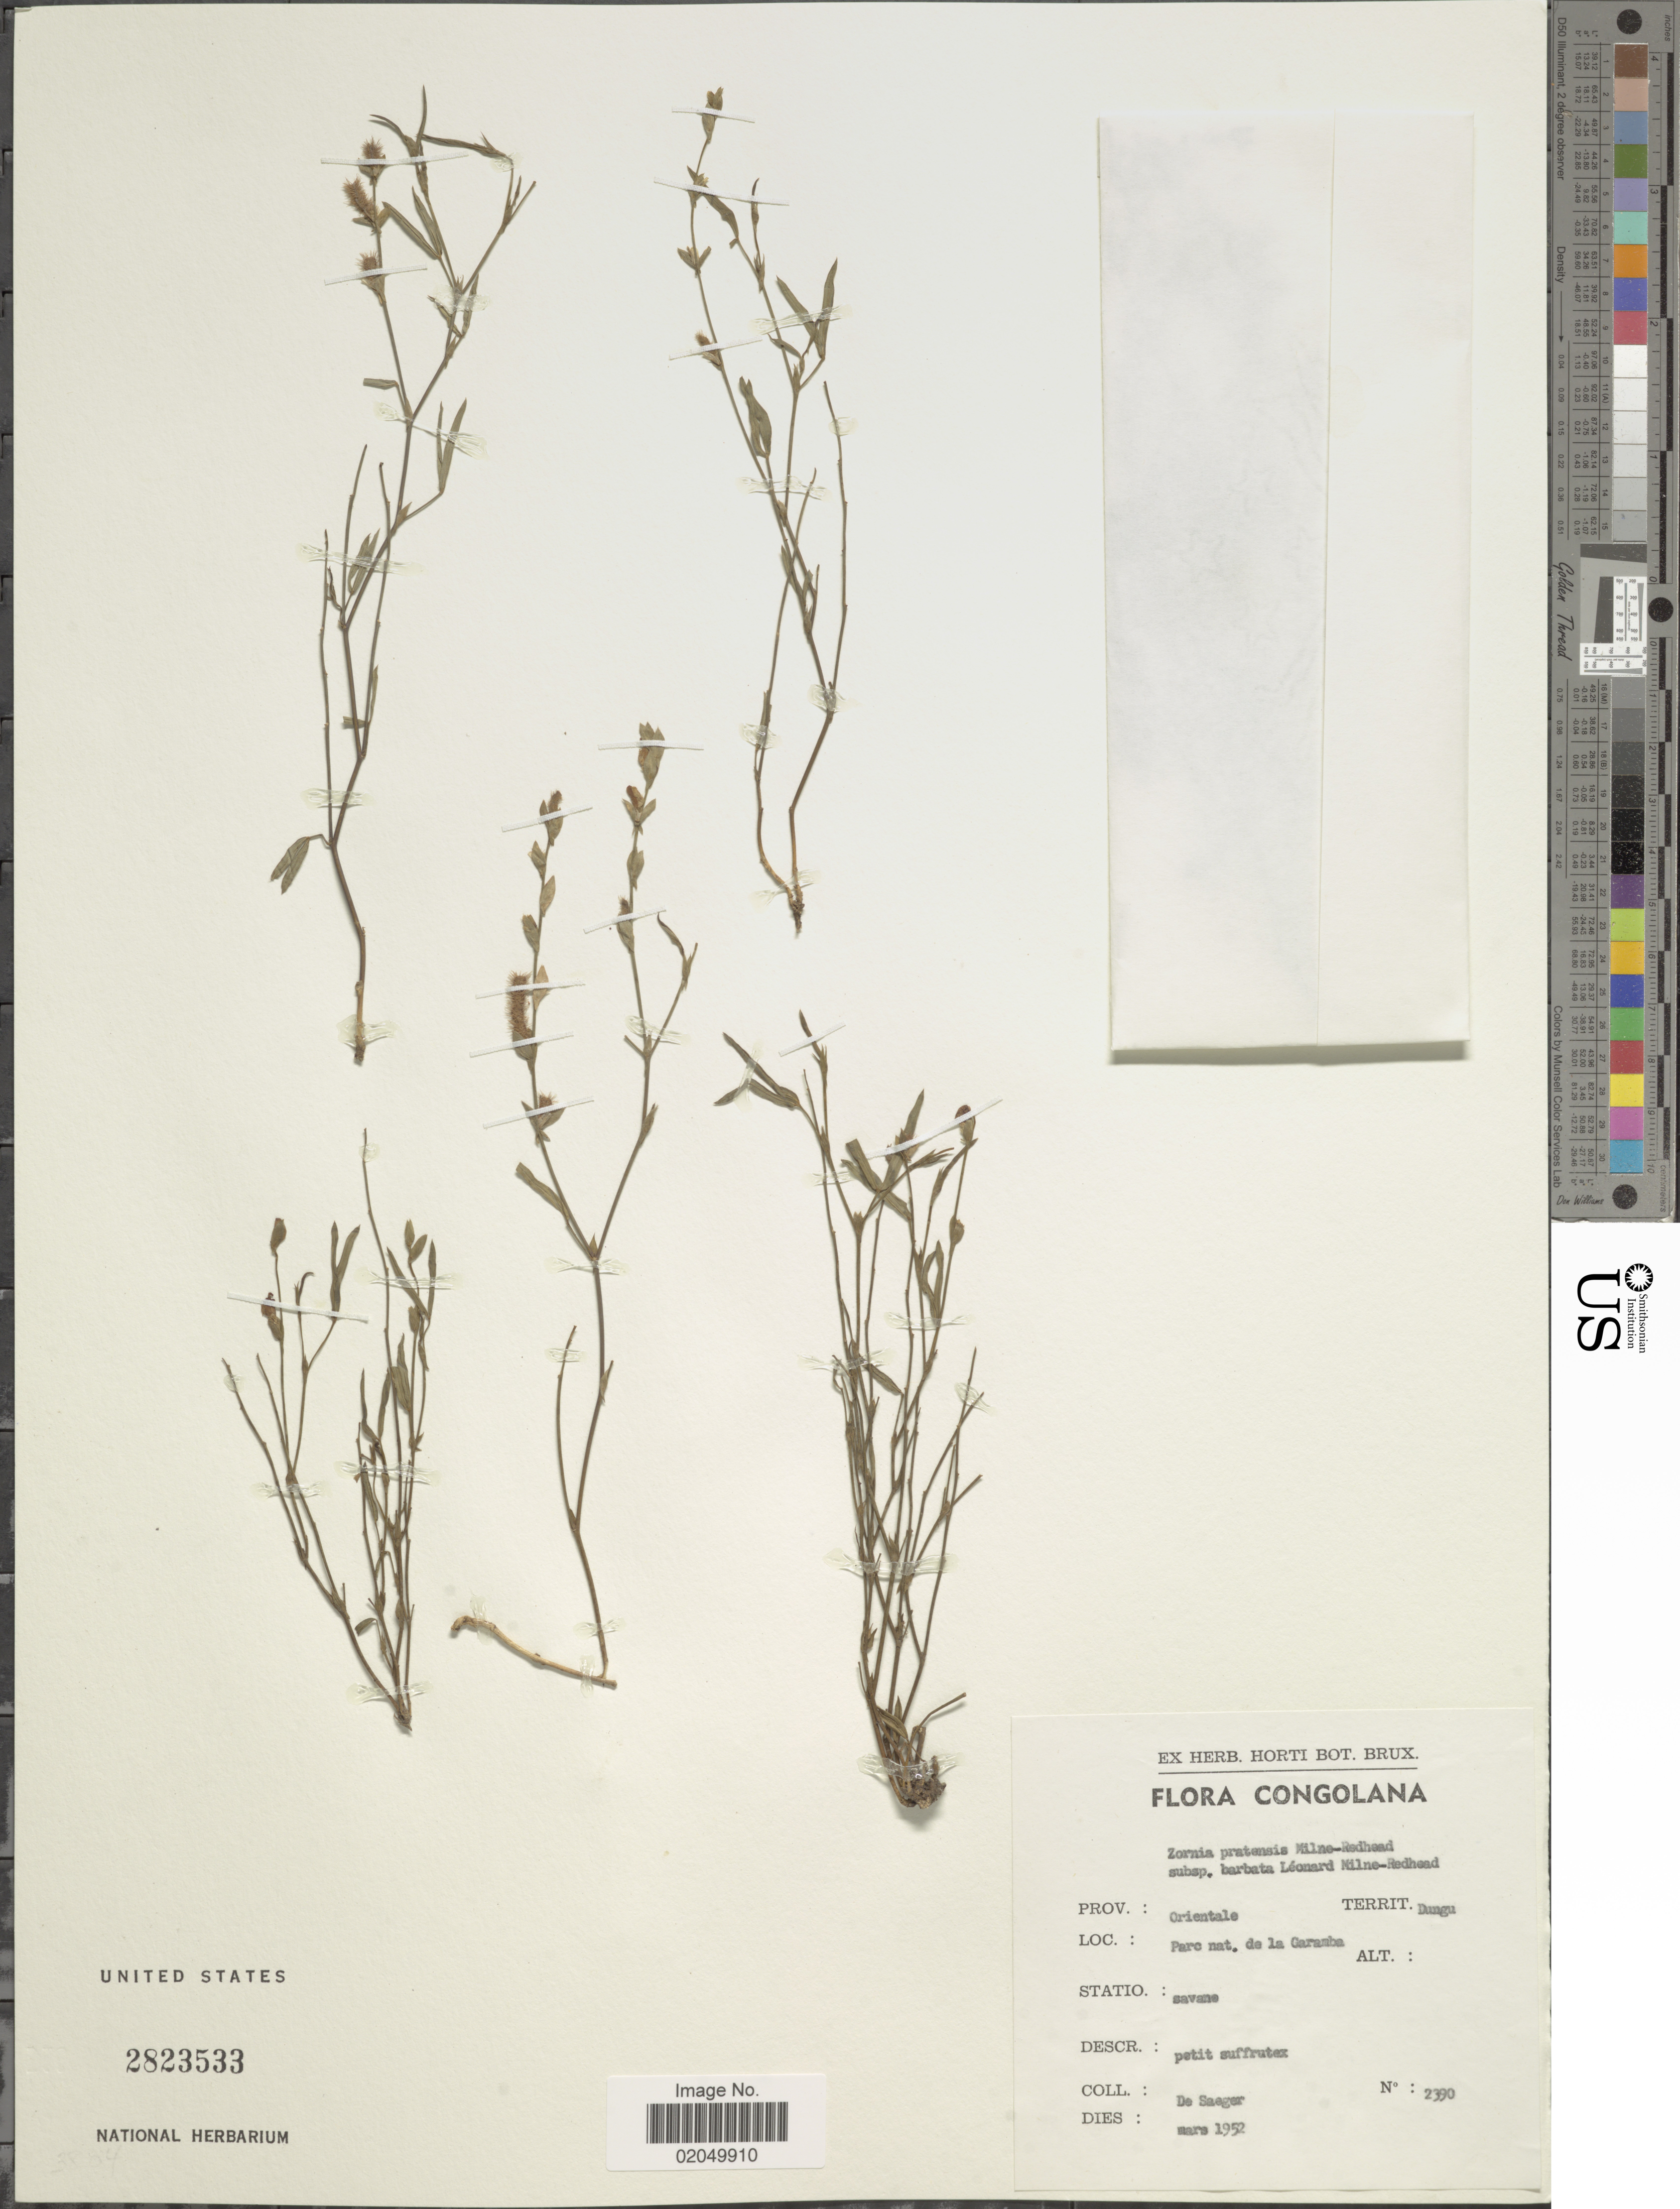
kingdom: Plantae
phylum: Tracheophyta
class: Magnoliopsida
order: Fabales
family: Fabaceae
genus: Zornia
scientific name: Zornia pratensis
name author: Milne-Redh.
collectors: H. De Saeger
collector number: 2390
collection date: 1952-03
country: Congo, Democratic Republic of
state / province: Haut-Uele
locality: Congolana, Dungu, Parc nat. de la Garamba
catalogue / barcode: US 2823533